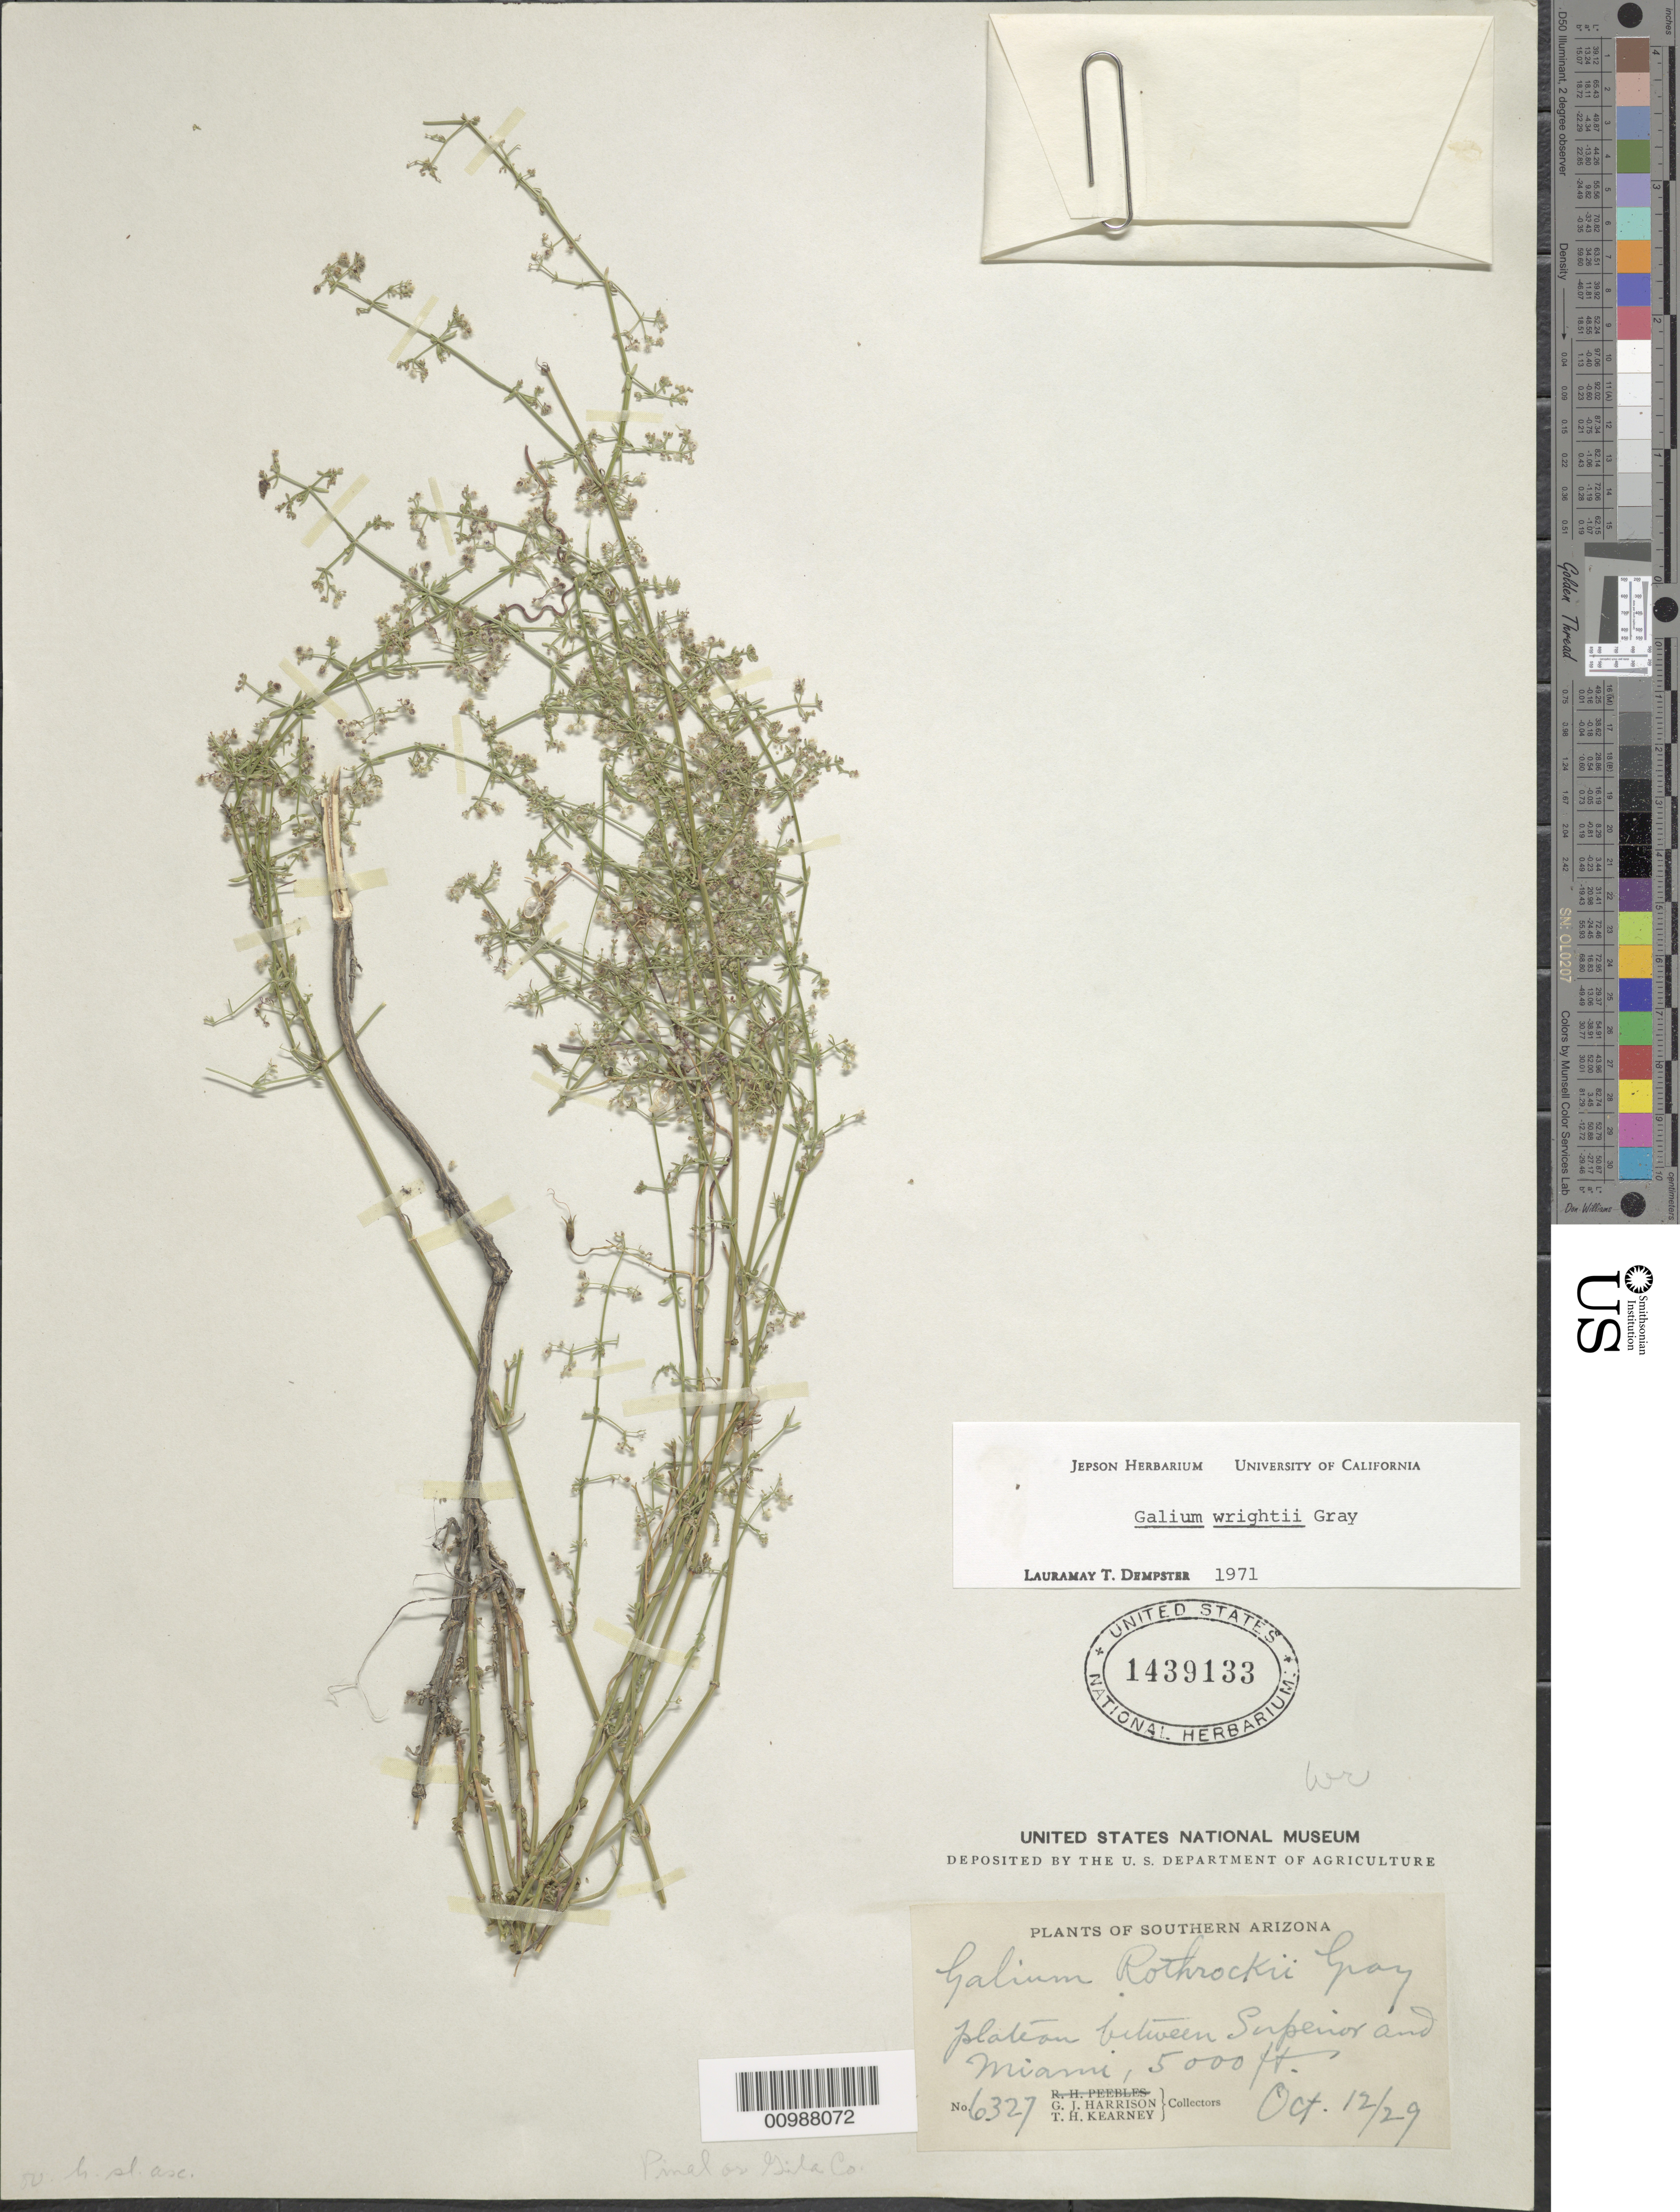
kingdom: Plantae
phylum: Tracheophyta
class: Magnoliopsida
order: Gentianales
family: Rubiaceae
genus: Galium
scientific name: Galium wrightii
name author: A. Gray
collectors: G. J. Harrison & T. H. Kearney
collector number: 6327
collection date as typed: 12 Oct 1929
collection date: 1929-10-12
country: United States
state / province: Arizona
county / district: Pinal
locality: Plateau between Superior and Miami.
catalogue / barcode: US 1439133